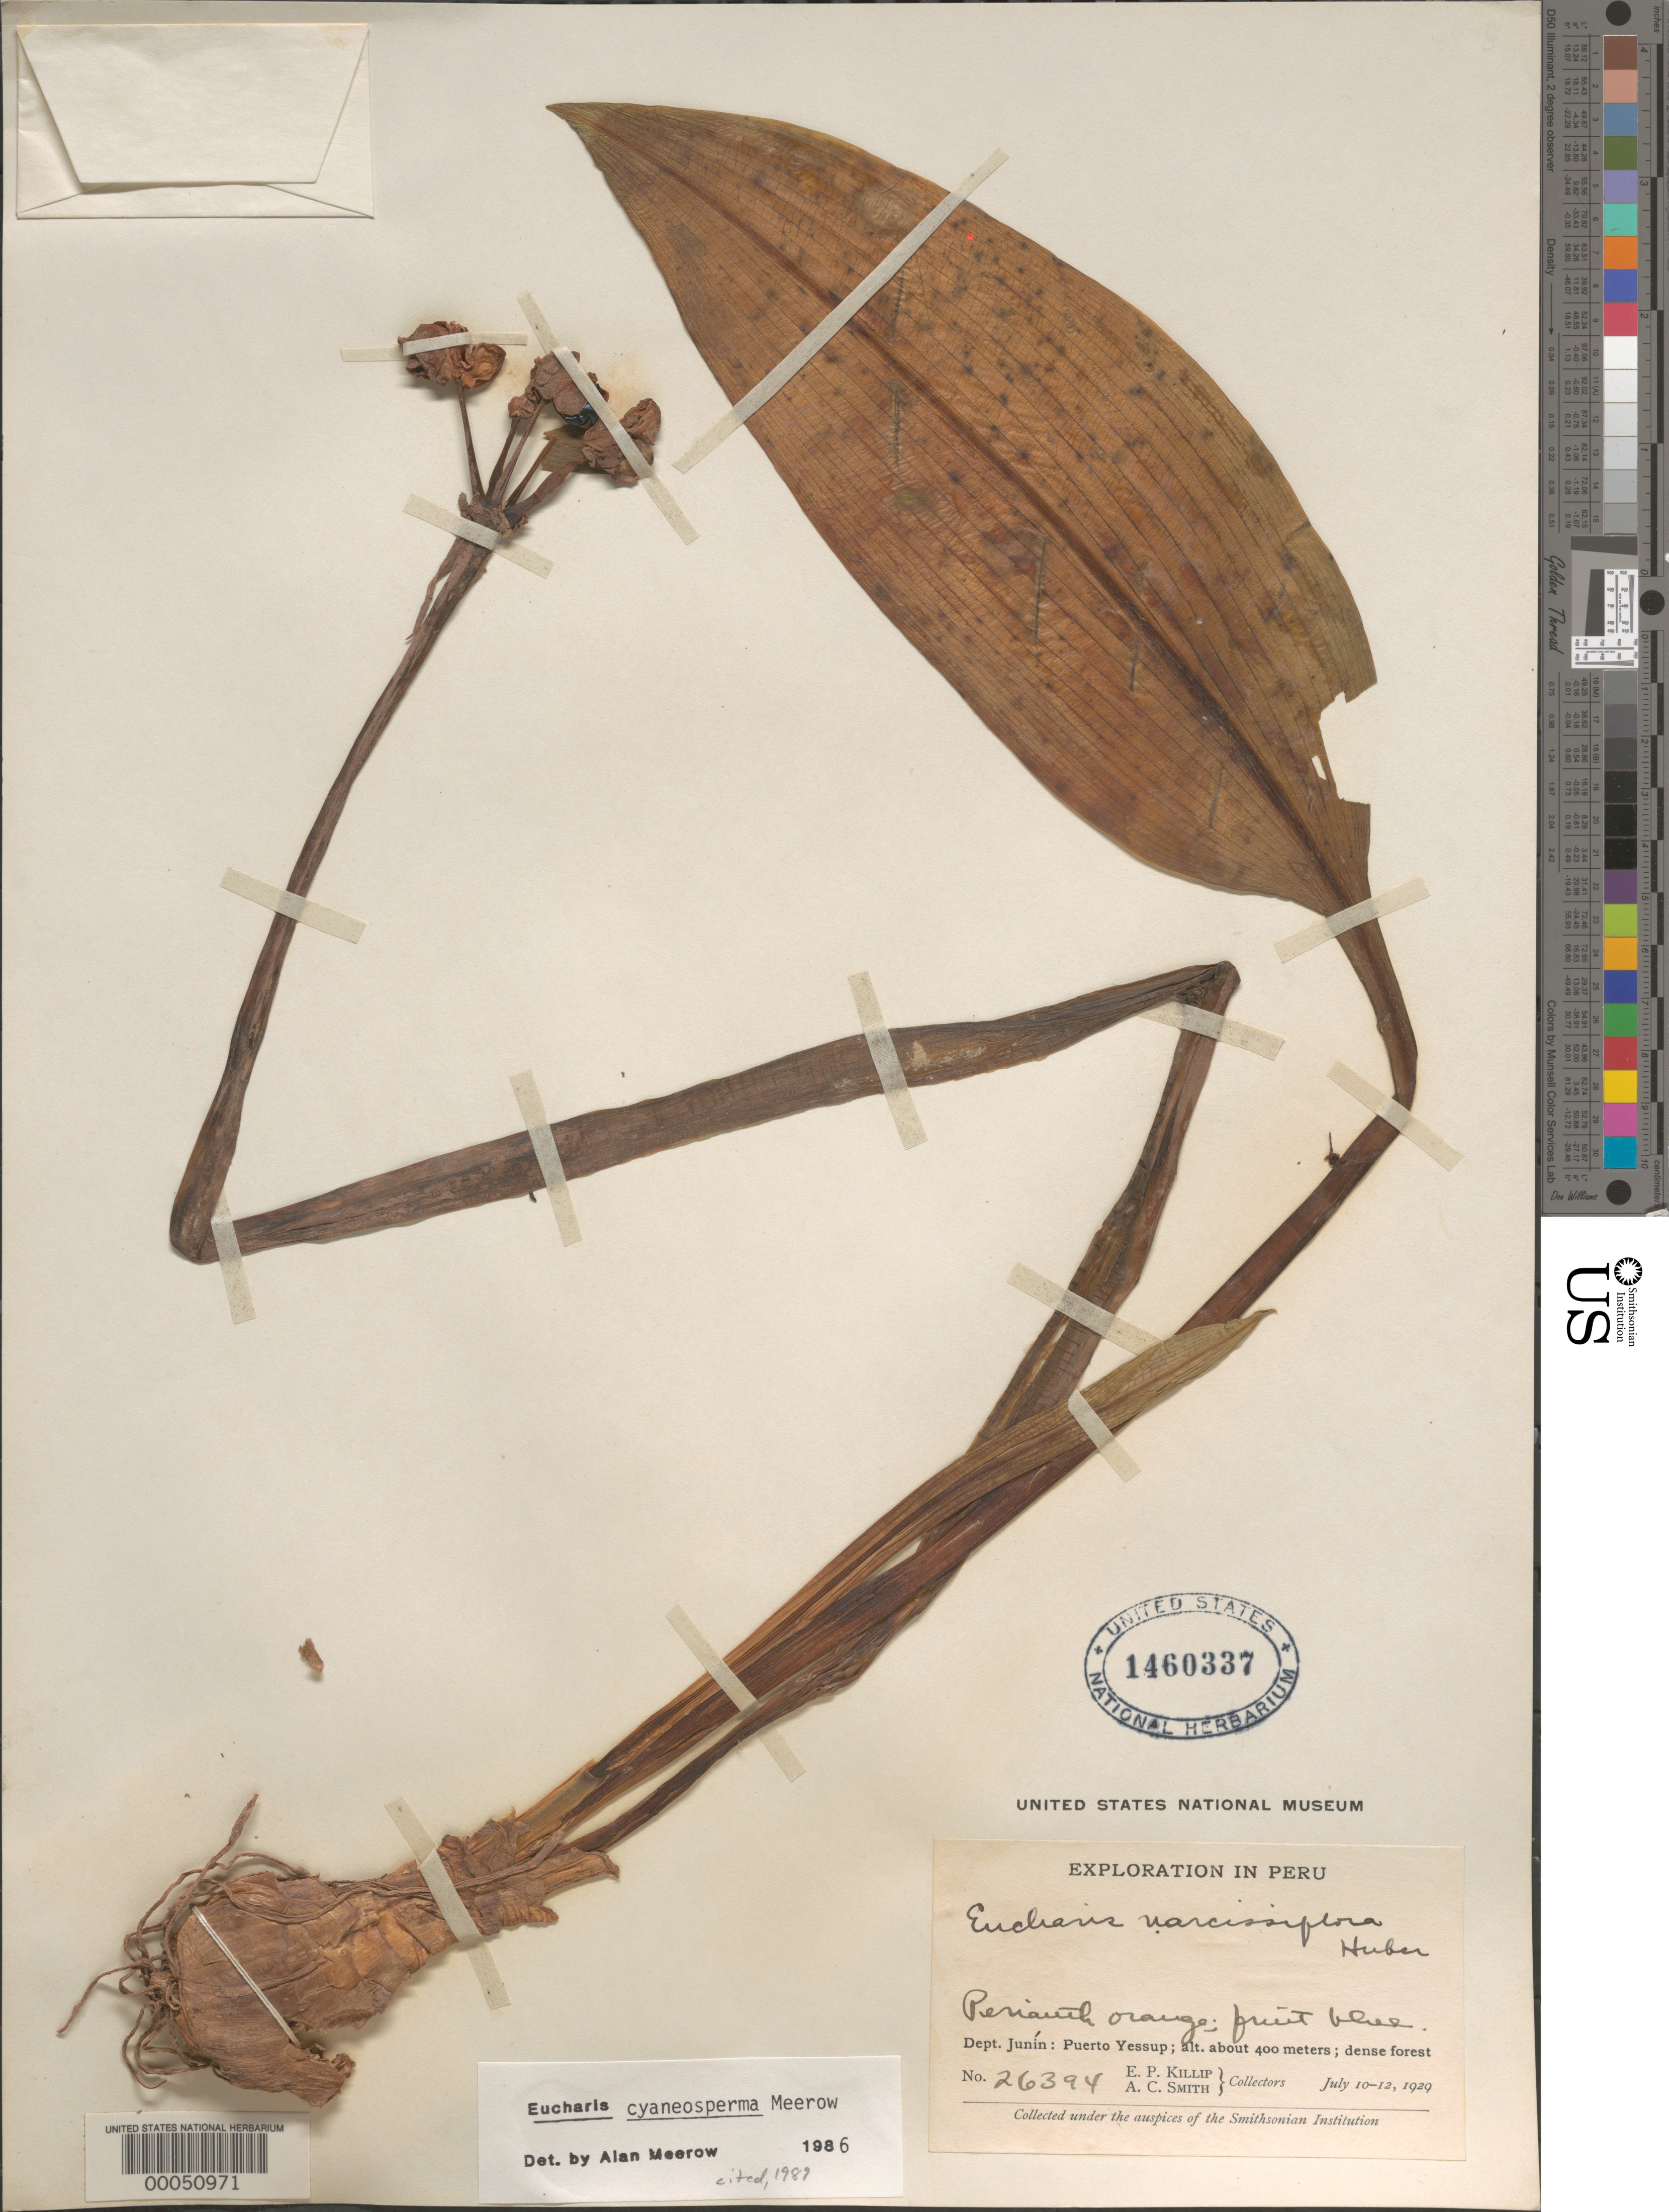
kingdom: Plantae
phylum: Tracheophyta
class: Liliopsida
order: Asparagales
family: Amaryllidaceae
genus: Eucharis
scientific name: Eucharis cyaneosperma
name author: Meerow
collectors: E. P. Killip & A. C. Smith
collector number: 26394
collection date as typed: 10 Jul 1929 to 12 Jul 1929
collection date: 1929-07-10/1929-07-12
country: Peru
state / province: Junín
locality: Puerto Yessup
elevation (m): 400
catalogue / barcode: US 1460337